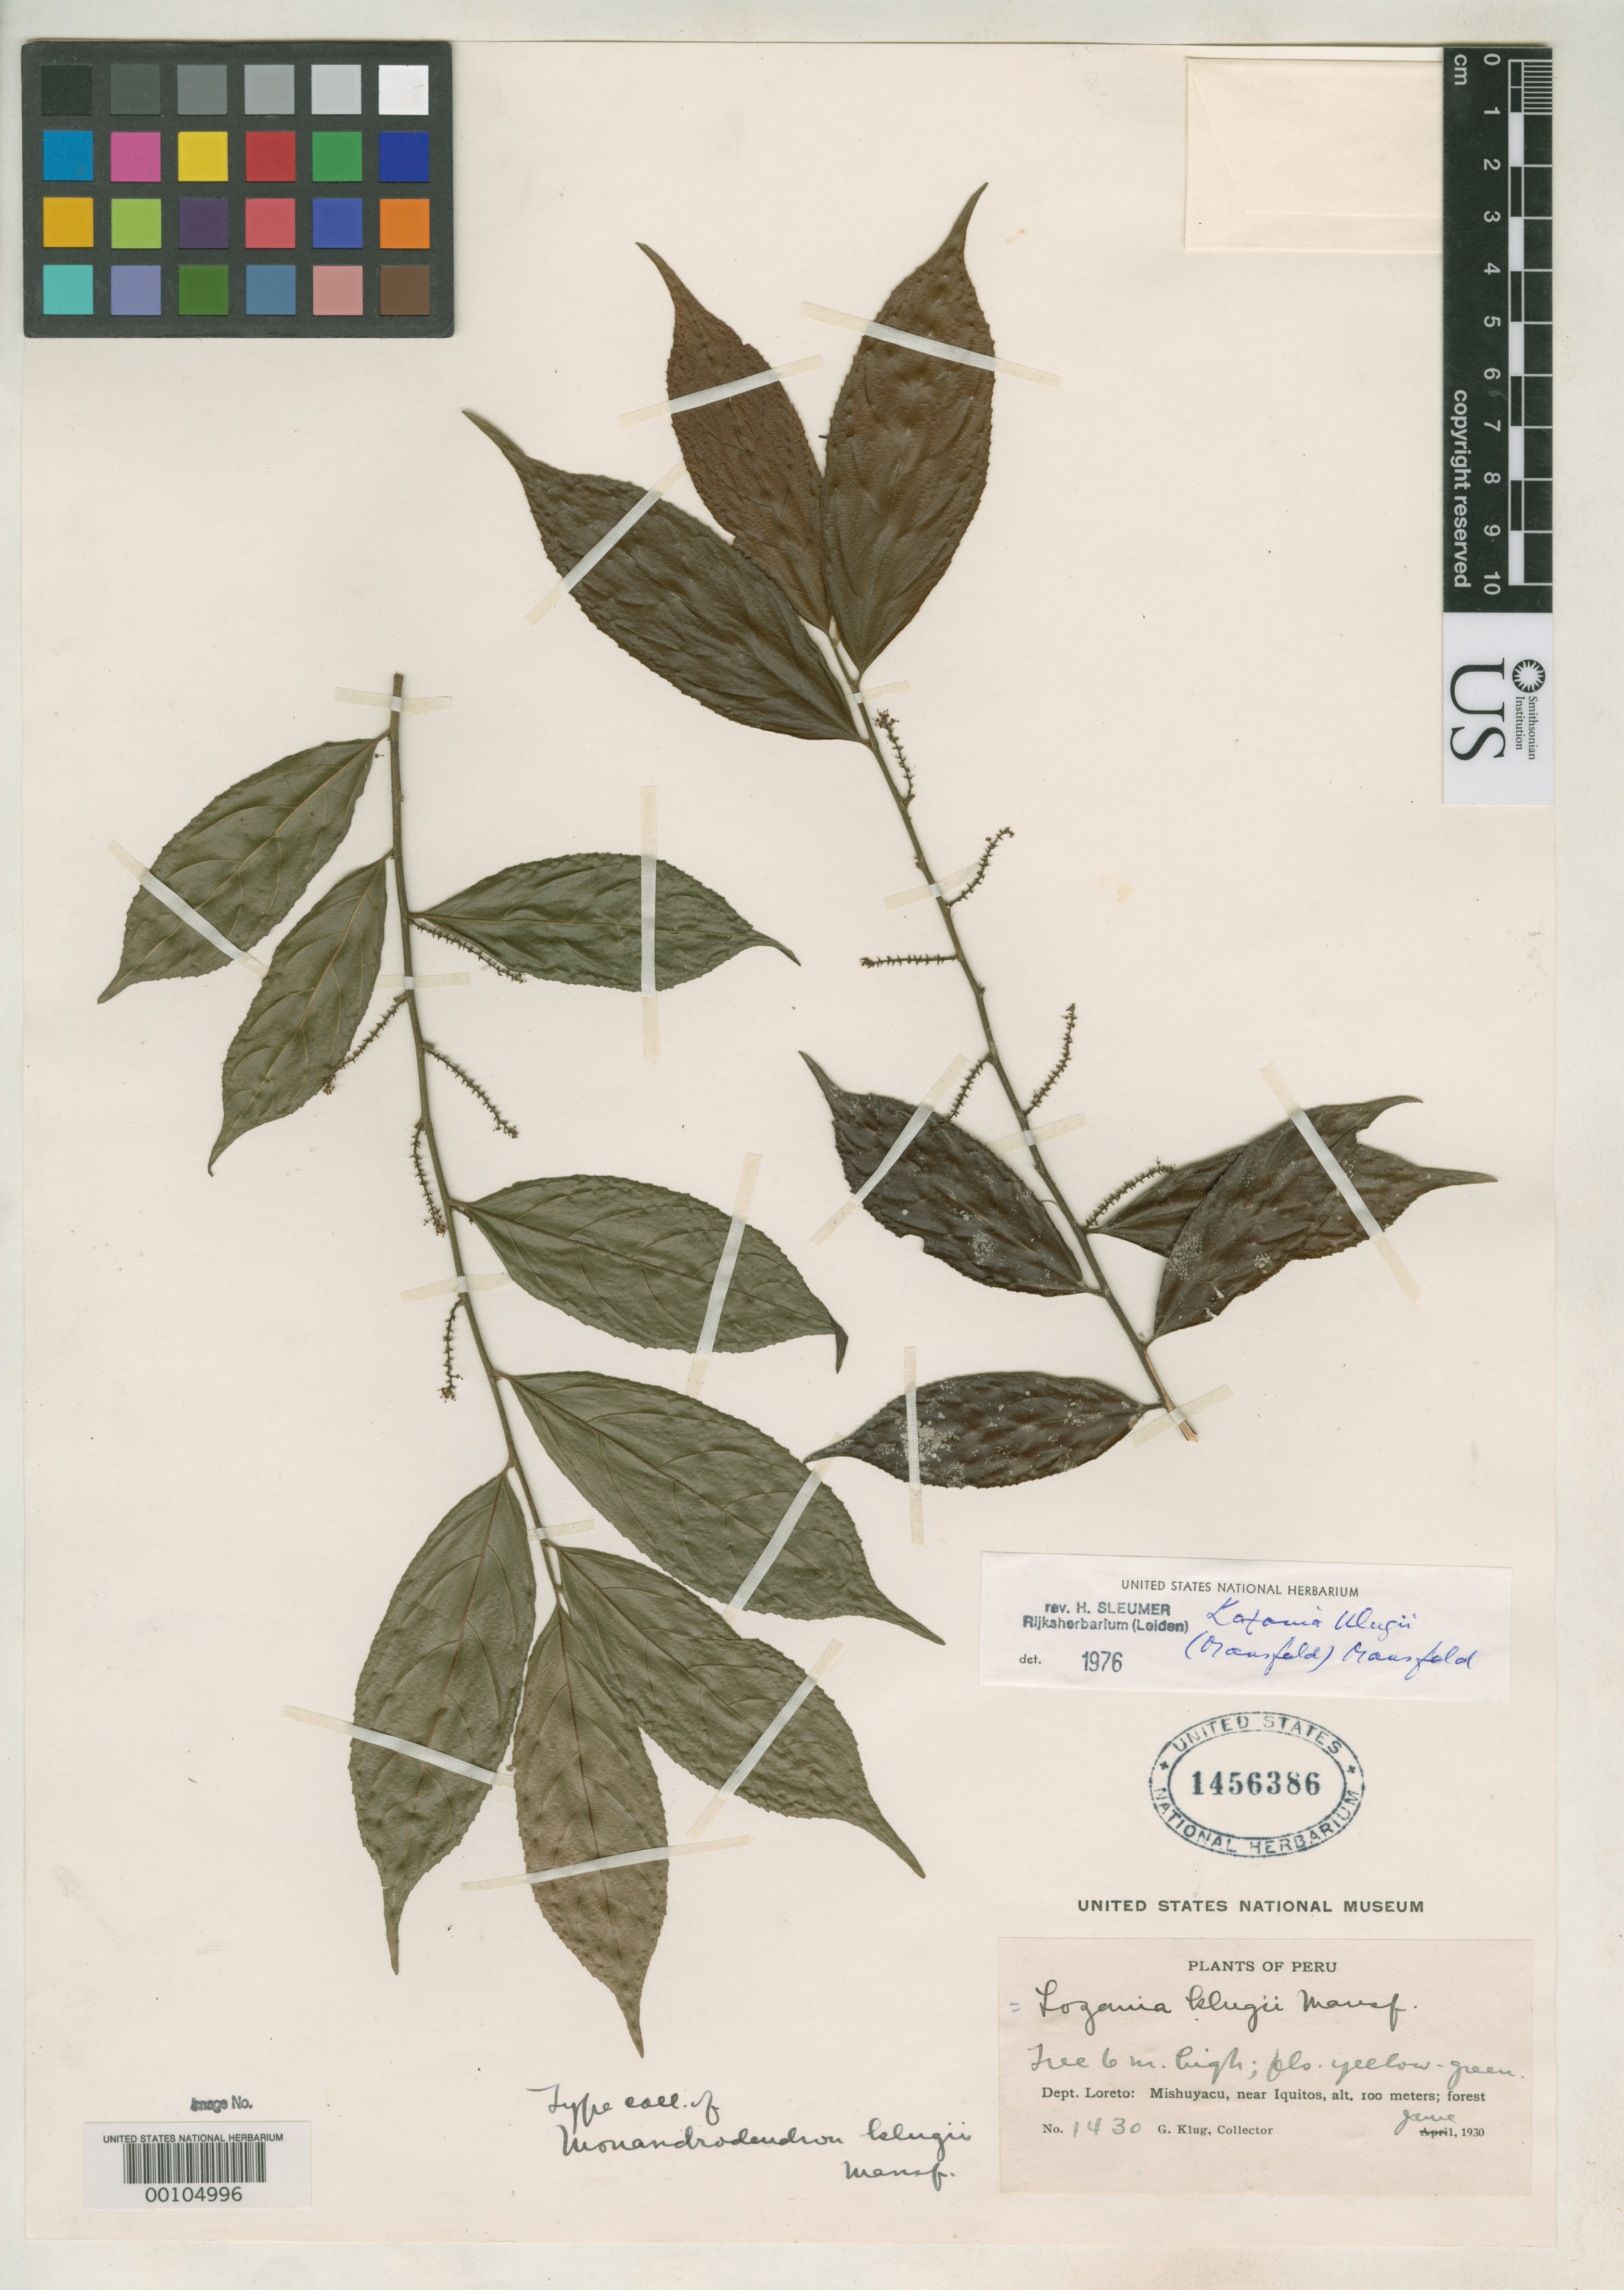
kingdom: Plantae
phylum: Tracheophyta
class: Magnoliopsida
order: Malpighiales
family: Lacistemataceae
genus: Monandrodendron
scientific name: Monandrodendron klugii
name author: Mansf.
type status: Isotype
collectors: G. Klug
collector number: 1430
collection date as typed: Jun 1930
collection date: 1930-06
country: Peru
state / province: Loreto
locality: Mishuyacu, near Iquitos.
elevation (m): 100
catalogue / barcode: US 1456386